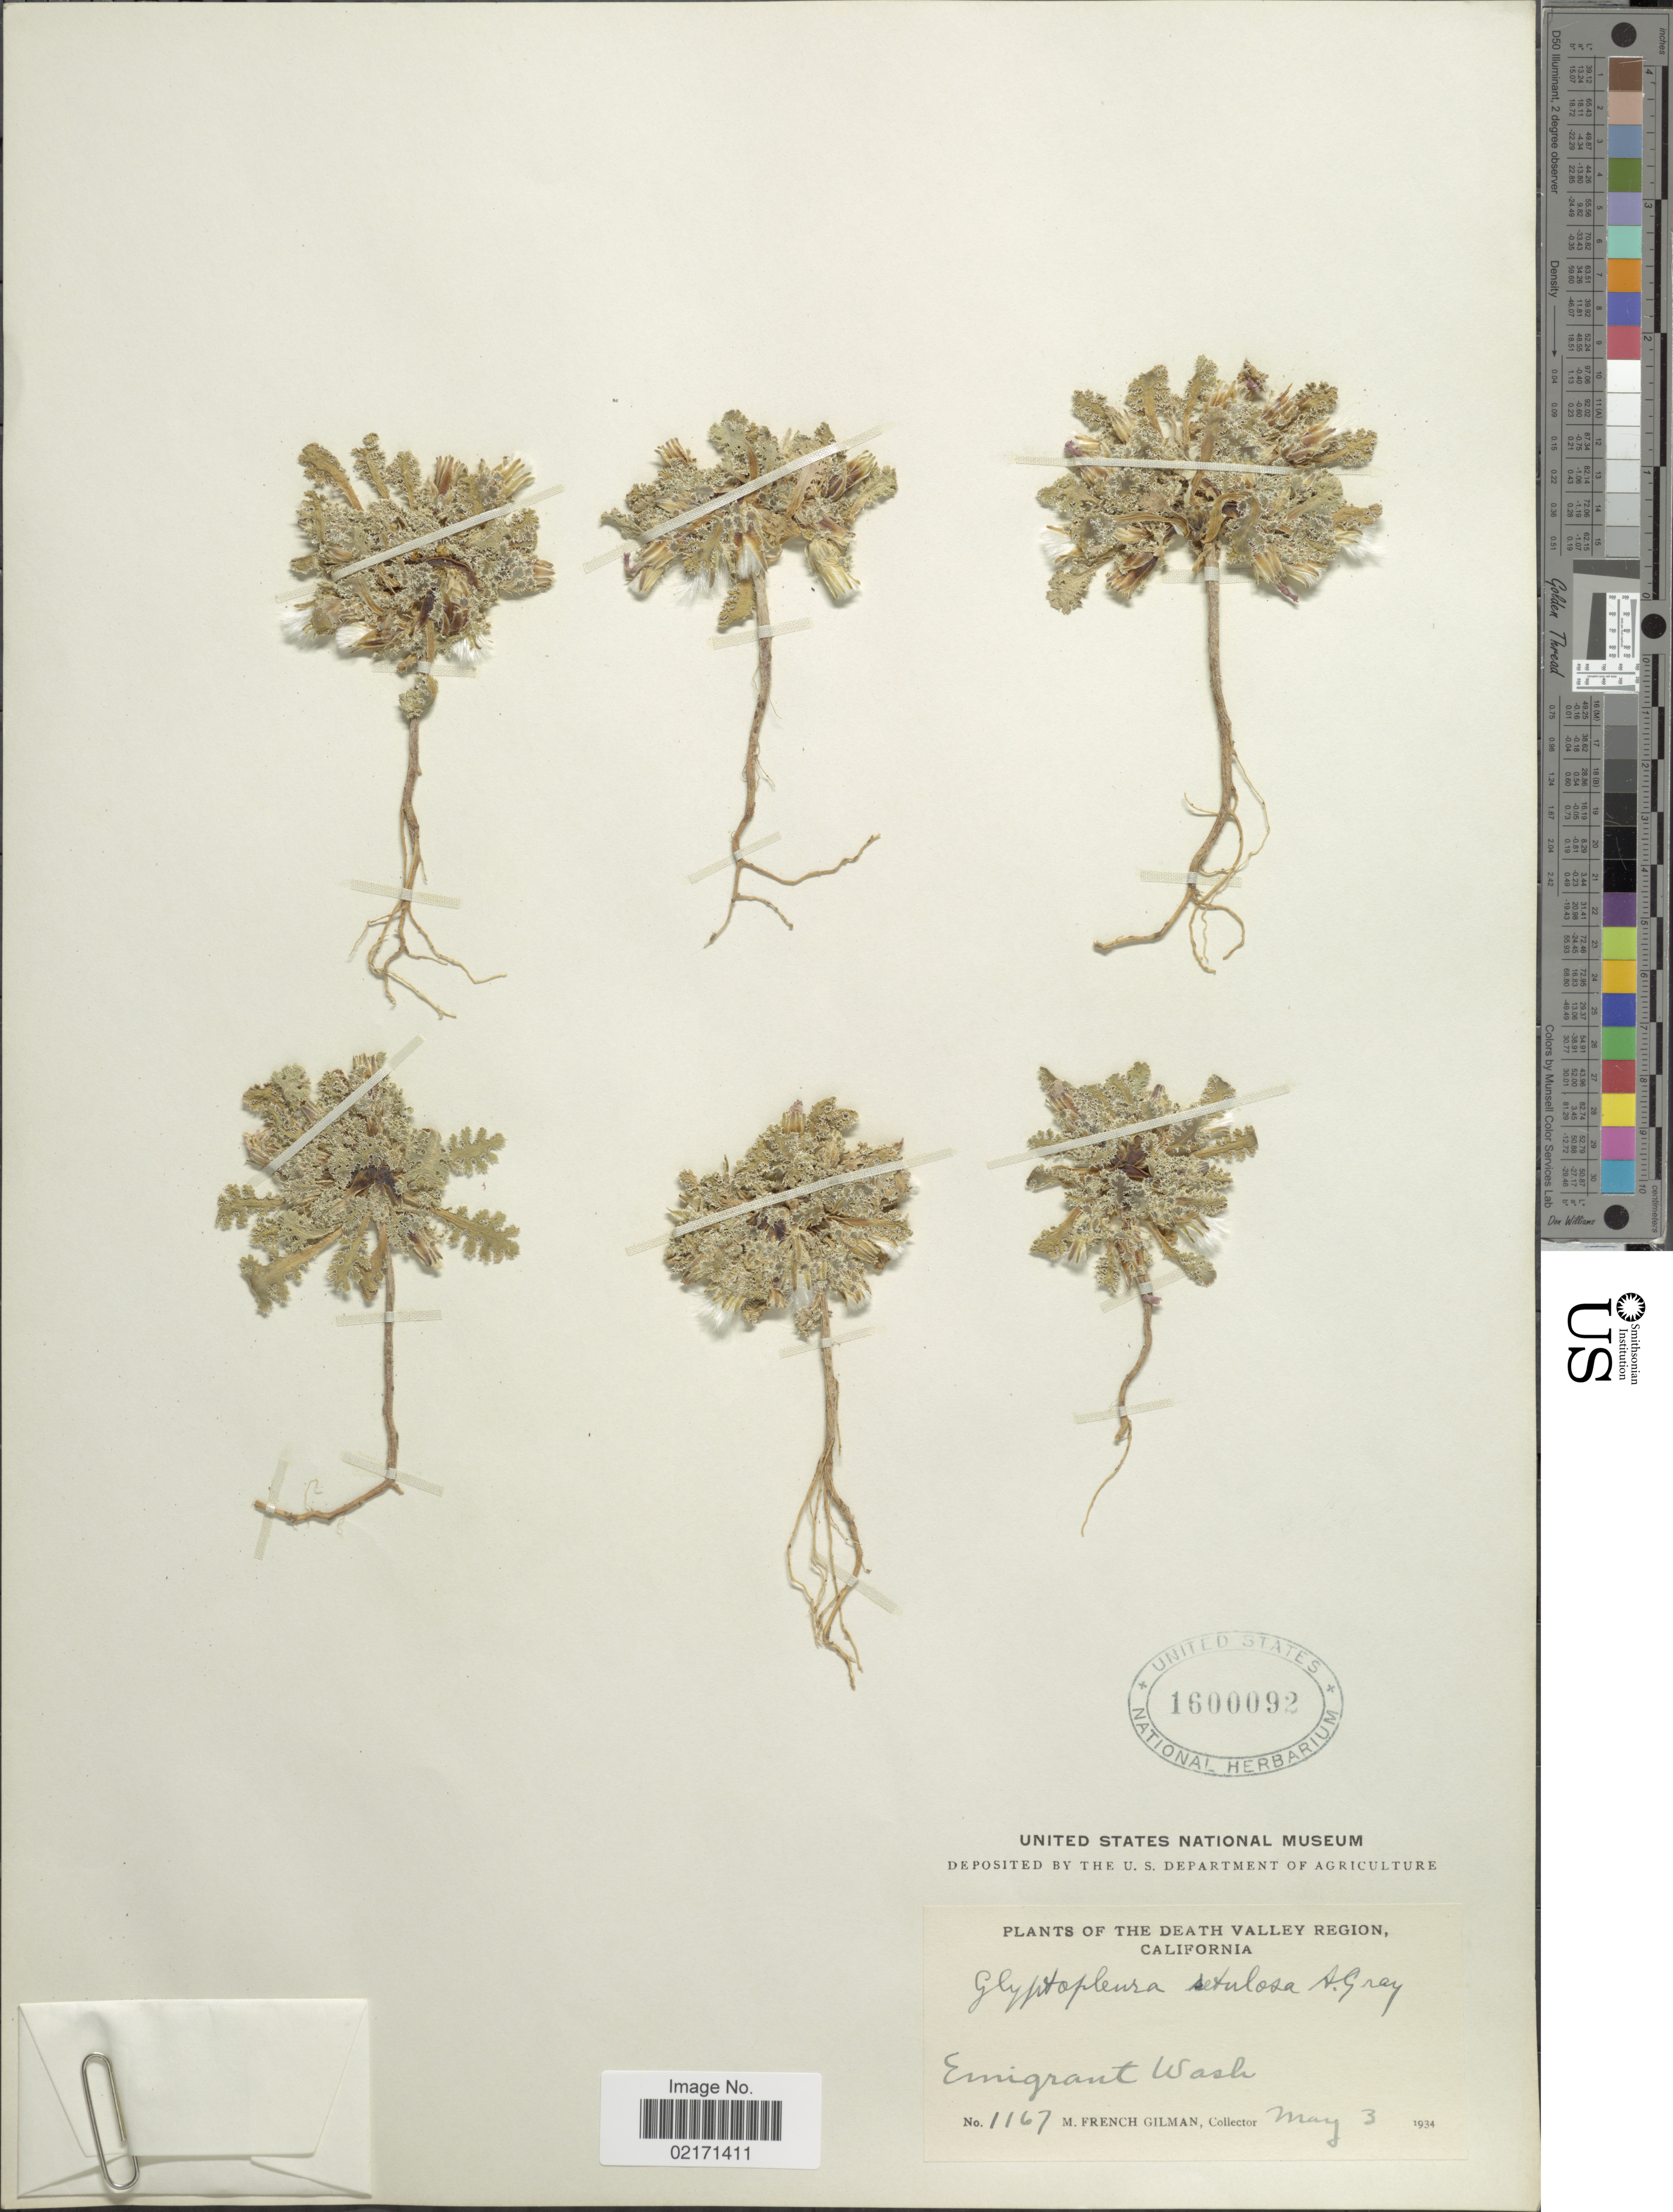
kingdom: Plantae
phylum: Tracheophyta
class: Magnoliopsida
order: Asterales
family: Asteraceae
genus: Glyptopleura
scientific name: Glyptopleura setulosa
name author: A. Gray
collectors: M. F. Gilman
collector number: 1167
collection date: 1934-05-03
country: United States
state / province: California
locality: The Dead Valley Region, Emigrant Wash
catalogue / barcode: US 1600092